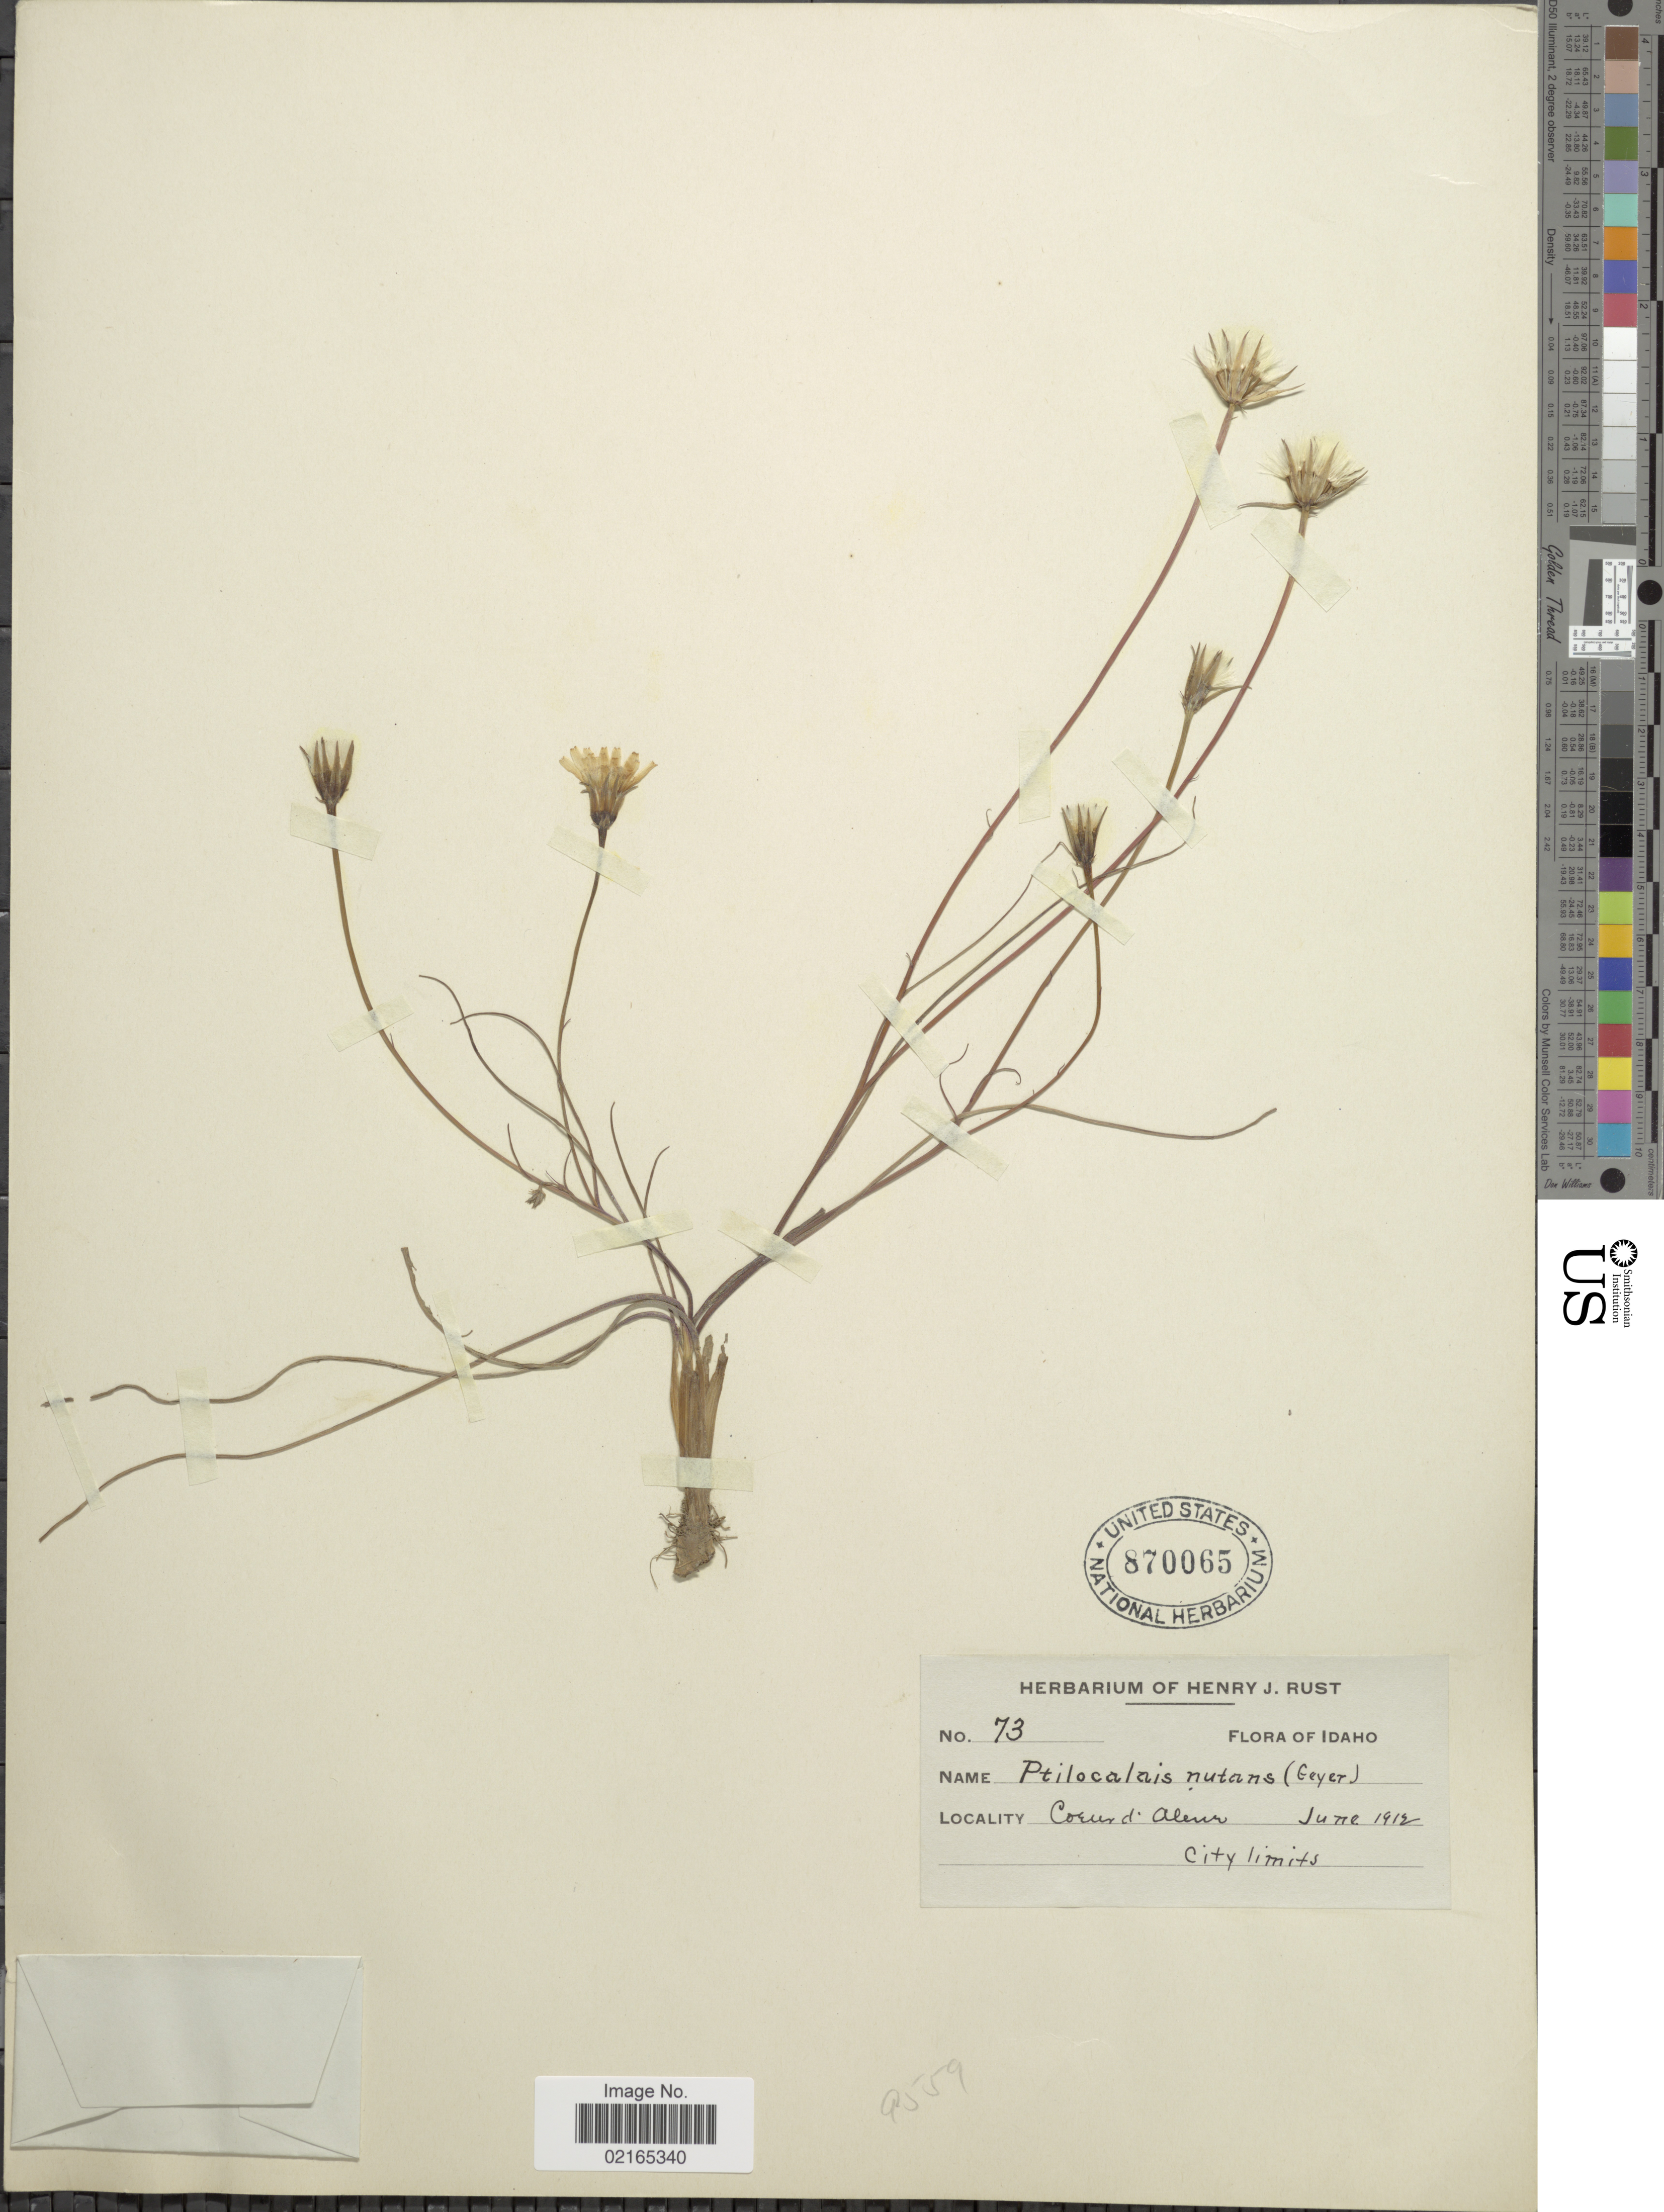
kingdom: Plantae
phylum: Tracheophyta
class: Magnoliopsida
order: Asterales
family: Asteraceae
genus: Microseris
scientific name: Microseris nutans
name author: (Hook.) Sch. Bip.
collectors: ex herb. Henry J. Rust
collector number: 73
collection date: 1912-06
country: United States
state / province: Idaho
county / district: Kootenai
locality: Coeur d'Alene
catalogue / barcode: US 870065